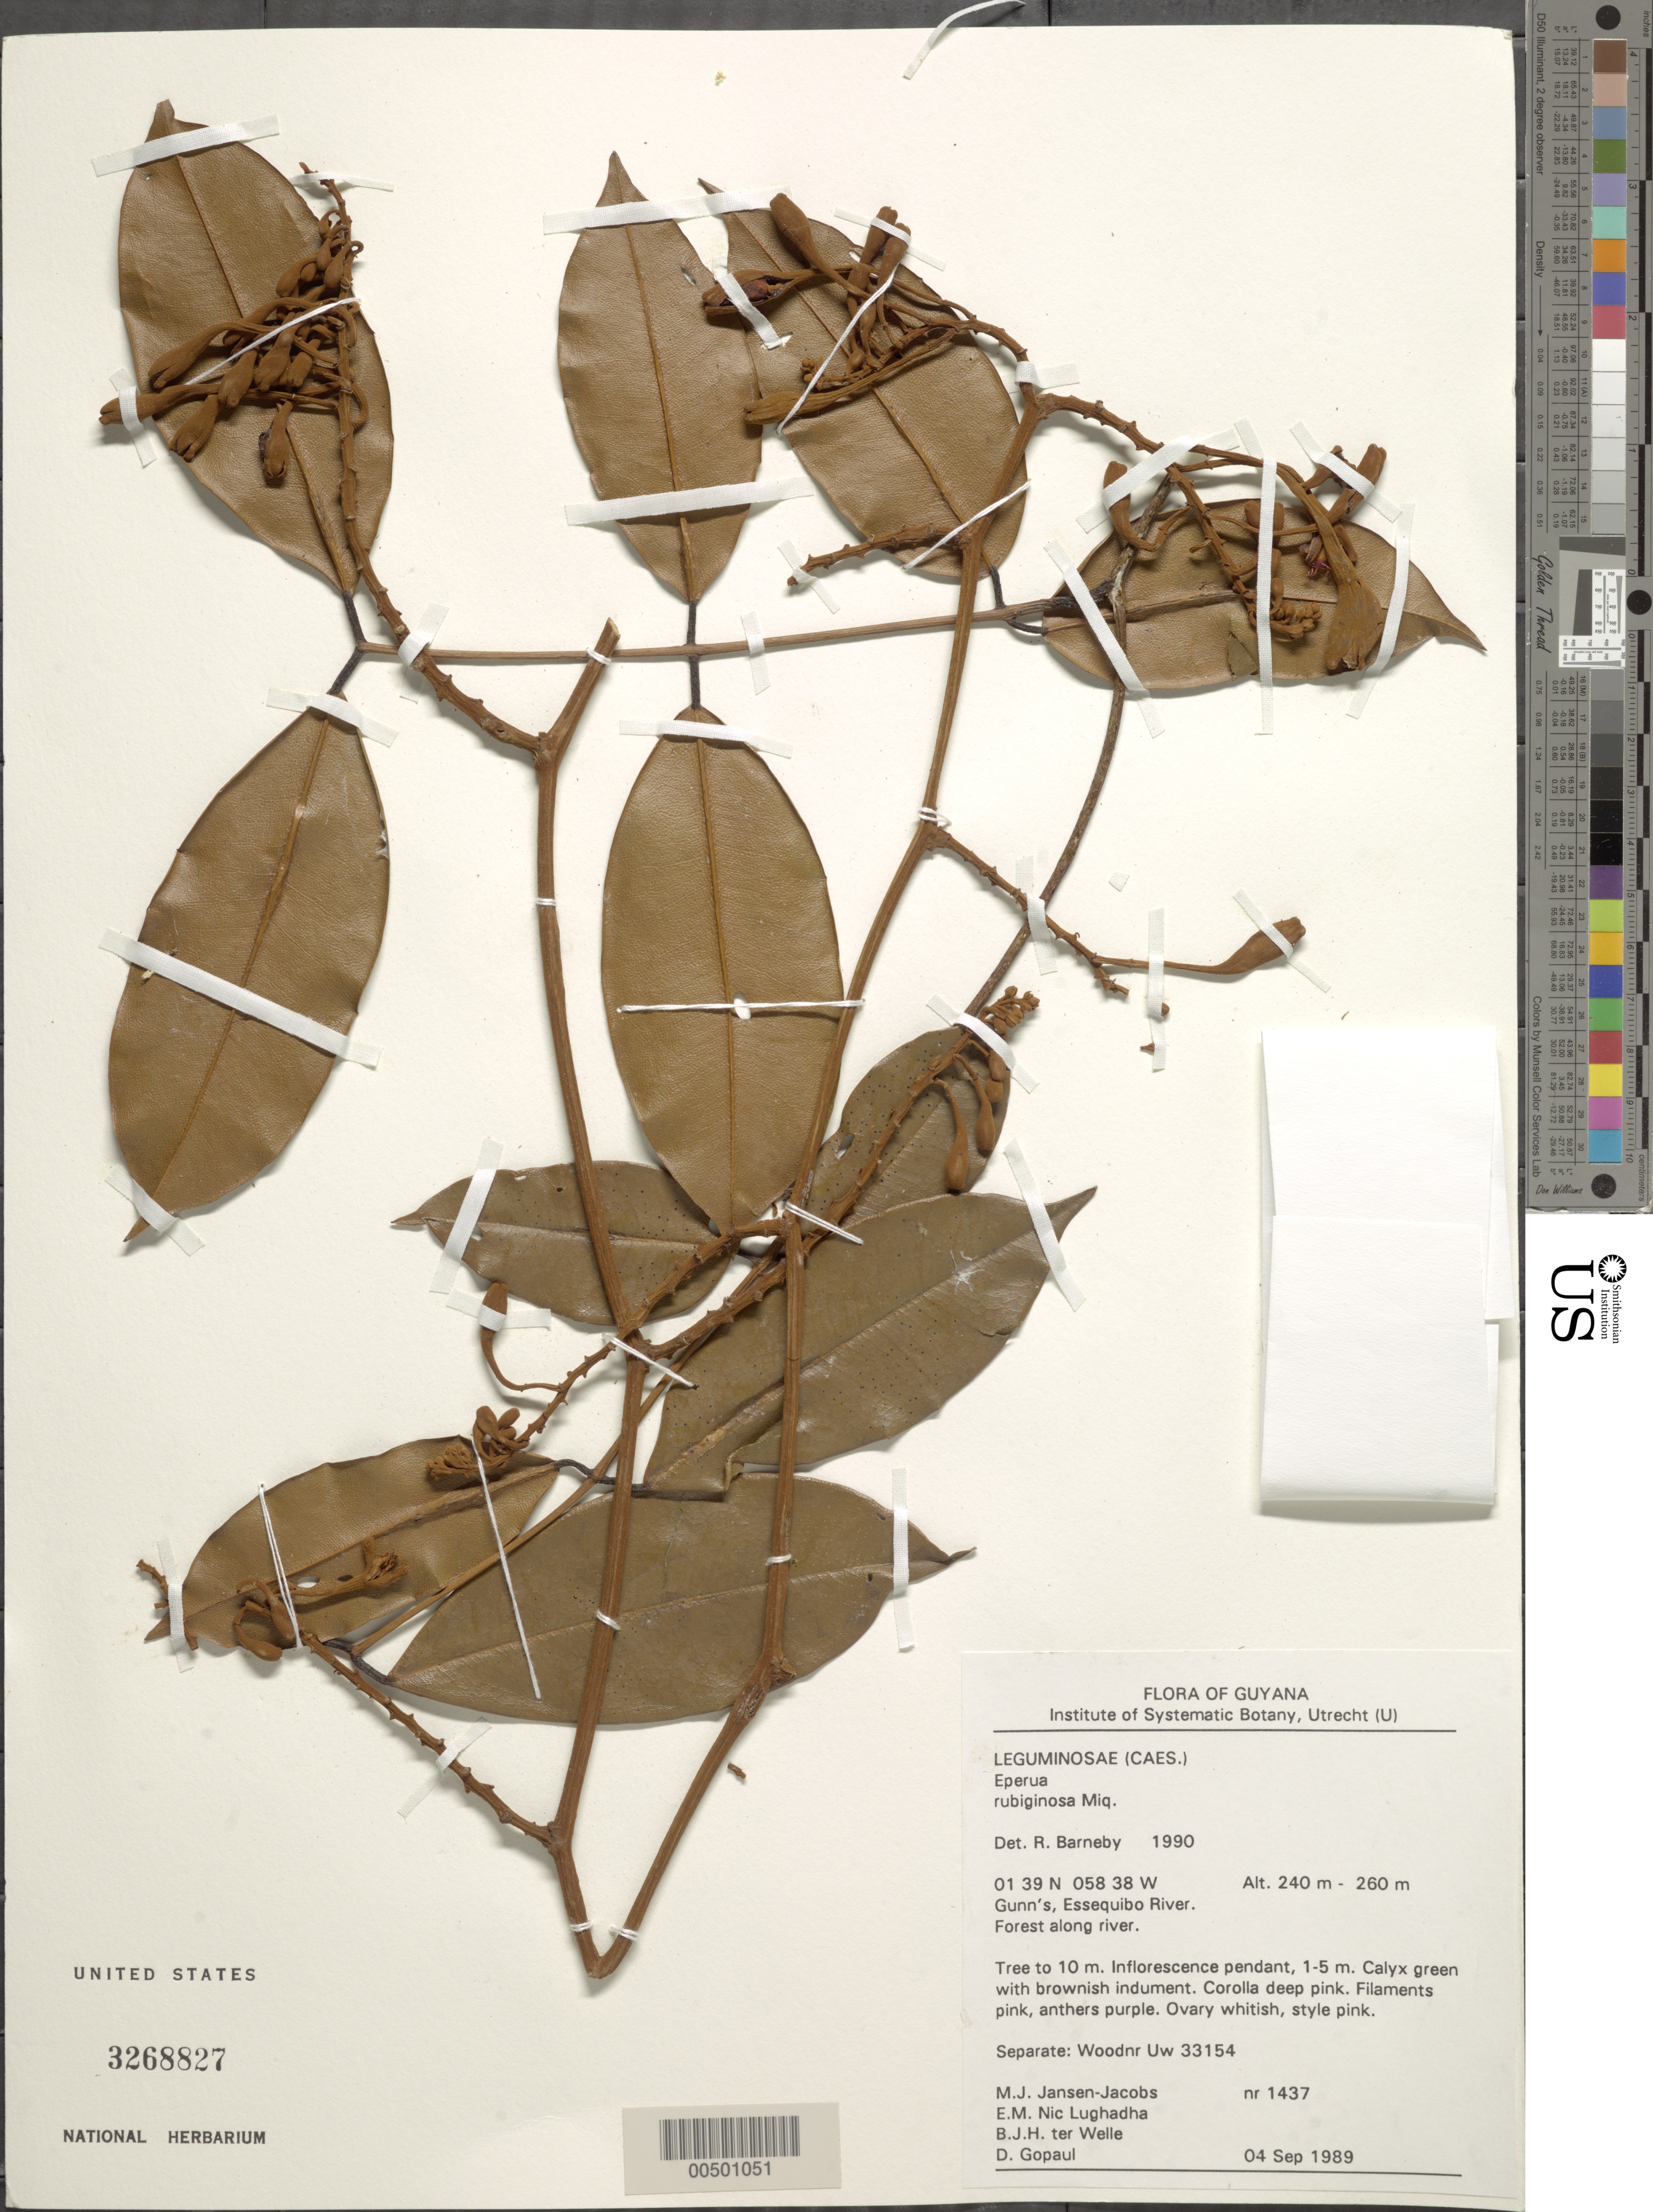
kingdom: Plantae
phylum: Tracheophyta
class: Magnoliopsida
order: Fabales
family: Fabaceae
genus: Eperua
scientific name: Eperua rubiginosa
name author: Miq.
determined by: Barneby, Rupert C., (NY)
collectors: M. J. Jansen-Jacobs, E. Nic Lughadha, B. Welle & D. Gopaul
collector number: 1437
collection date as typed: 04 Sep 1989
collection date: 1989-09-04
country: Guyana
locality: Gunn's, essiquibo river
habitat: Forest along river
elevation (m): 240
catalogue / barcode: US 3268827